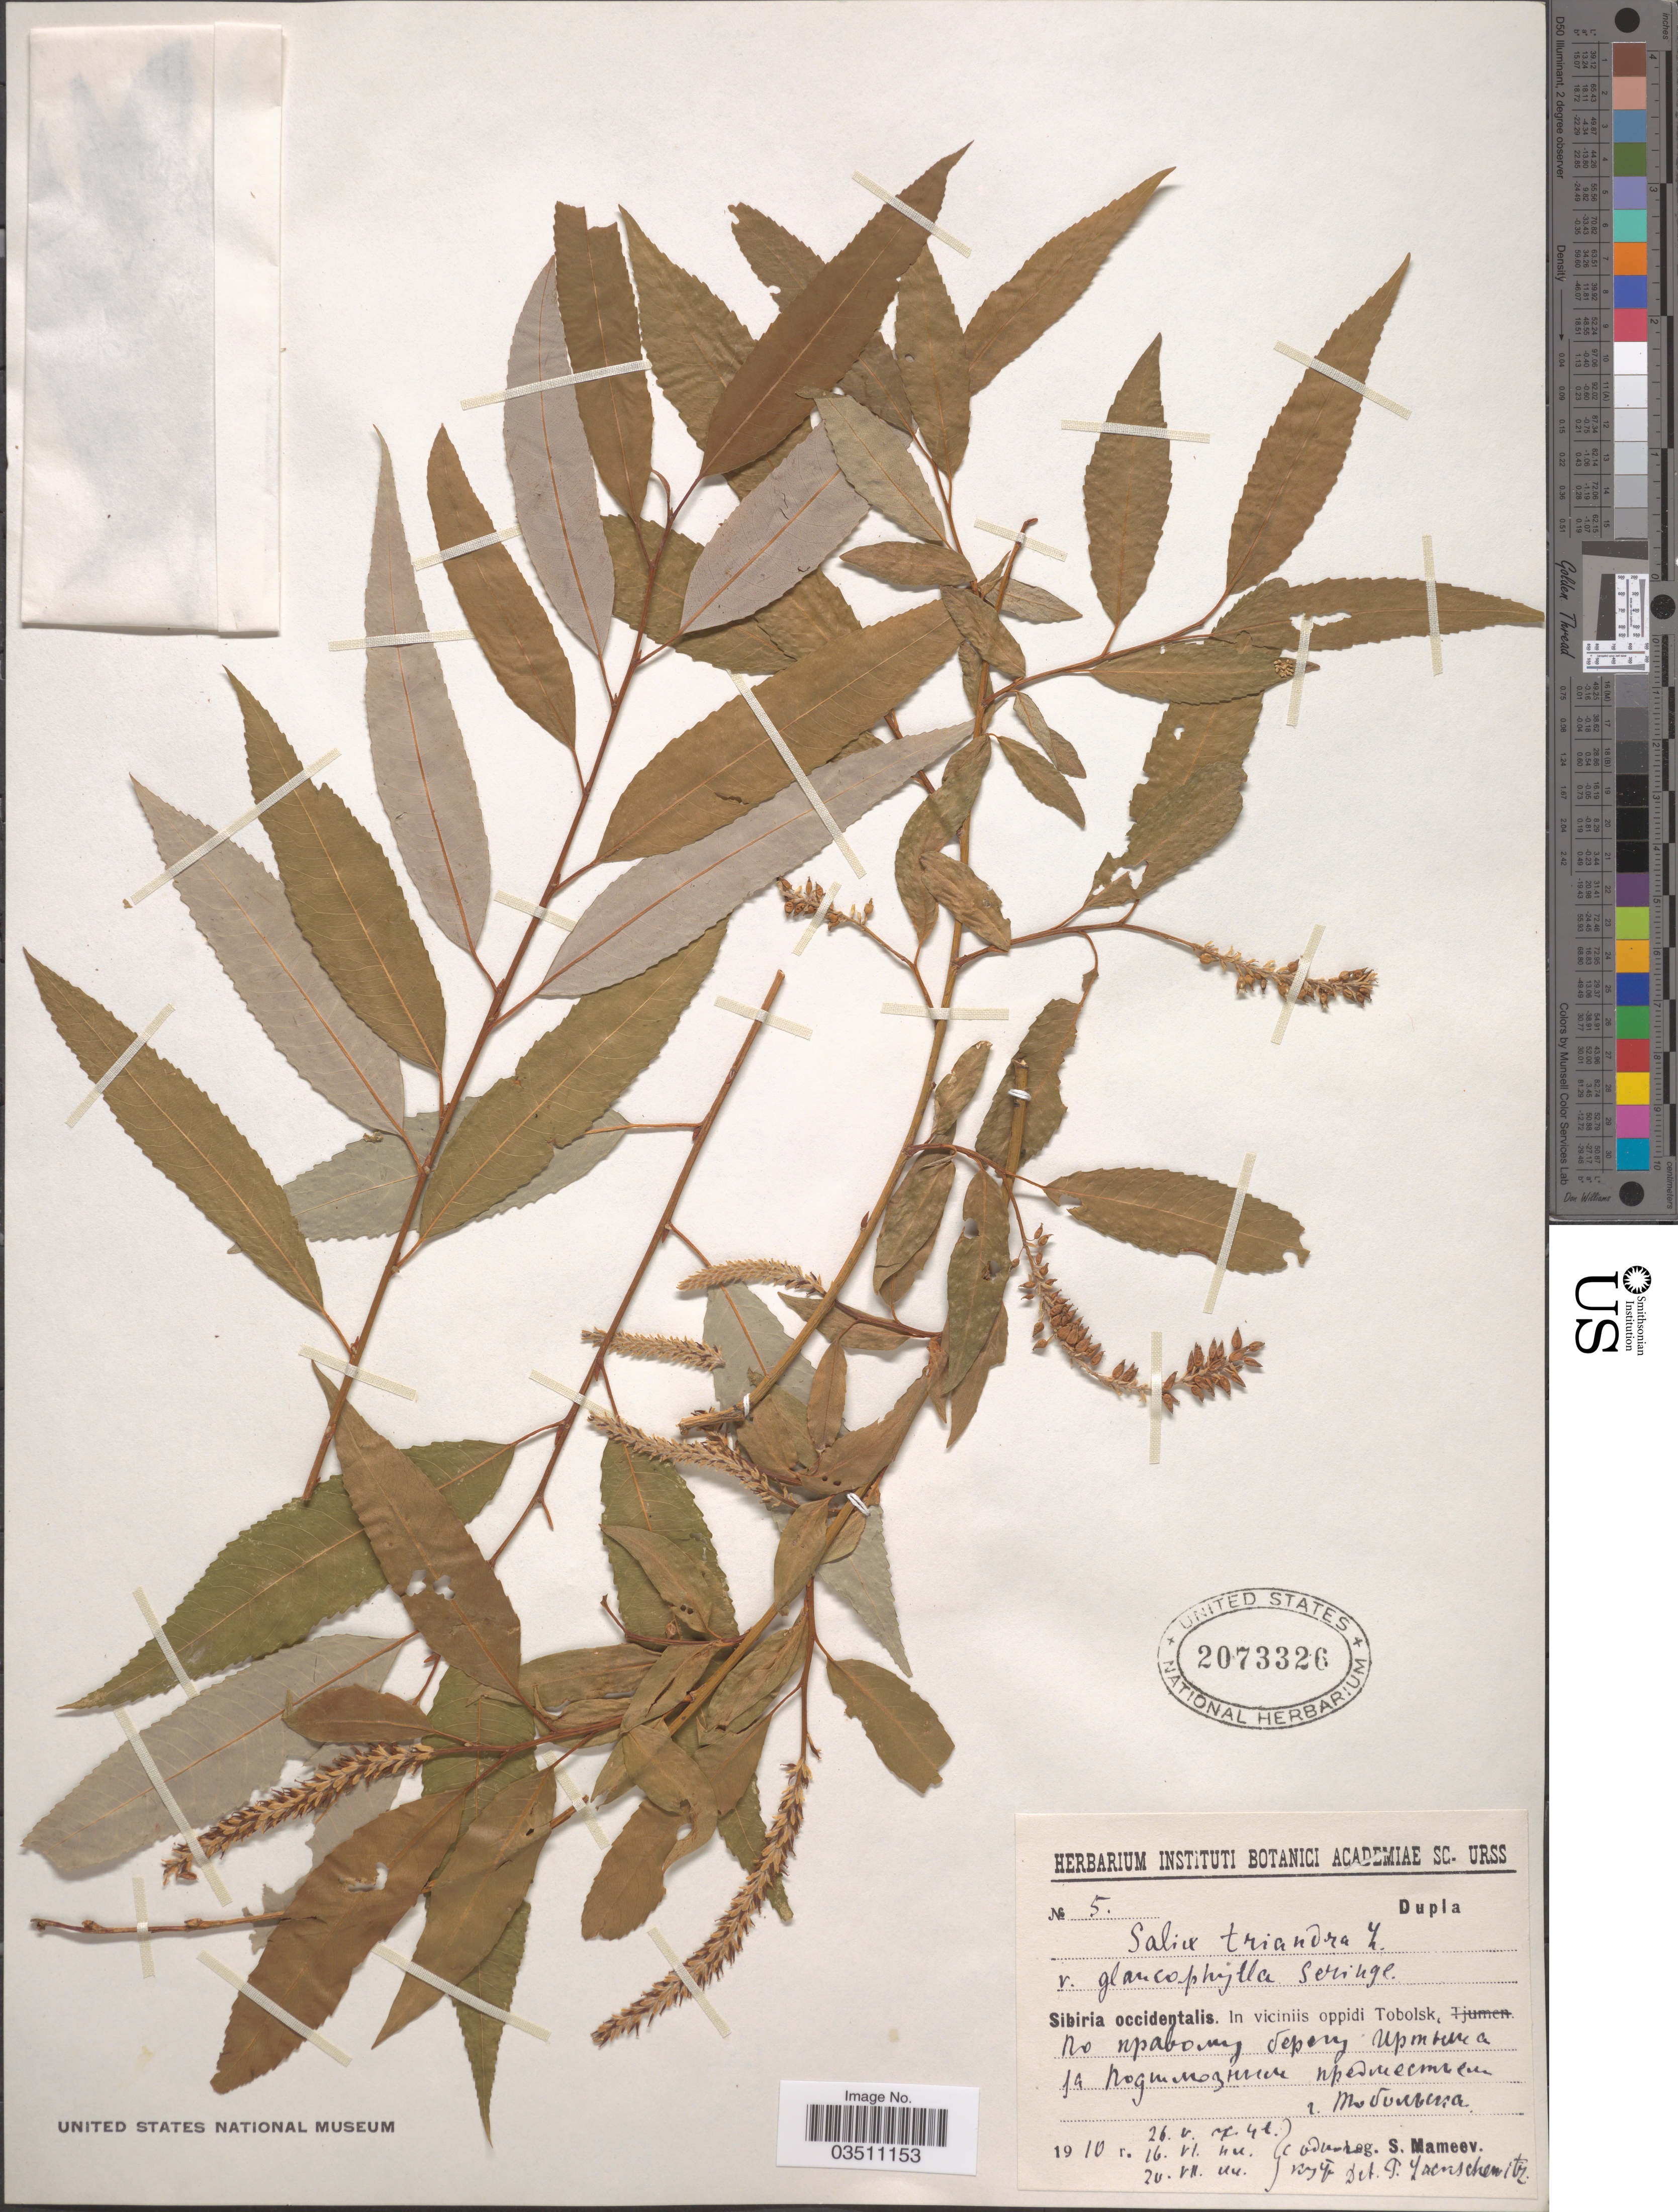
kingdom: Plantae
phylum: Tracheophyta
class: Magnoliopsida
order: Malpighiales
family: Salicaceae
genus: Salix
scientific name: Salix triandra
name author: L.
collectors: S. Mameev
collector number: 5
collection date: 1910-05-26/1910-07-20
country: Russian Federation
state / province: Tyumen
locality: Sibiria occidentalis. In viciniis oppidi Tobolsk, X.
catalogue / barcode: US 2073326